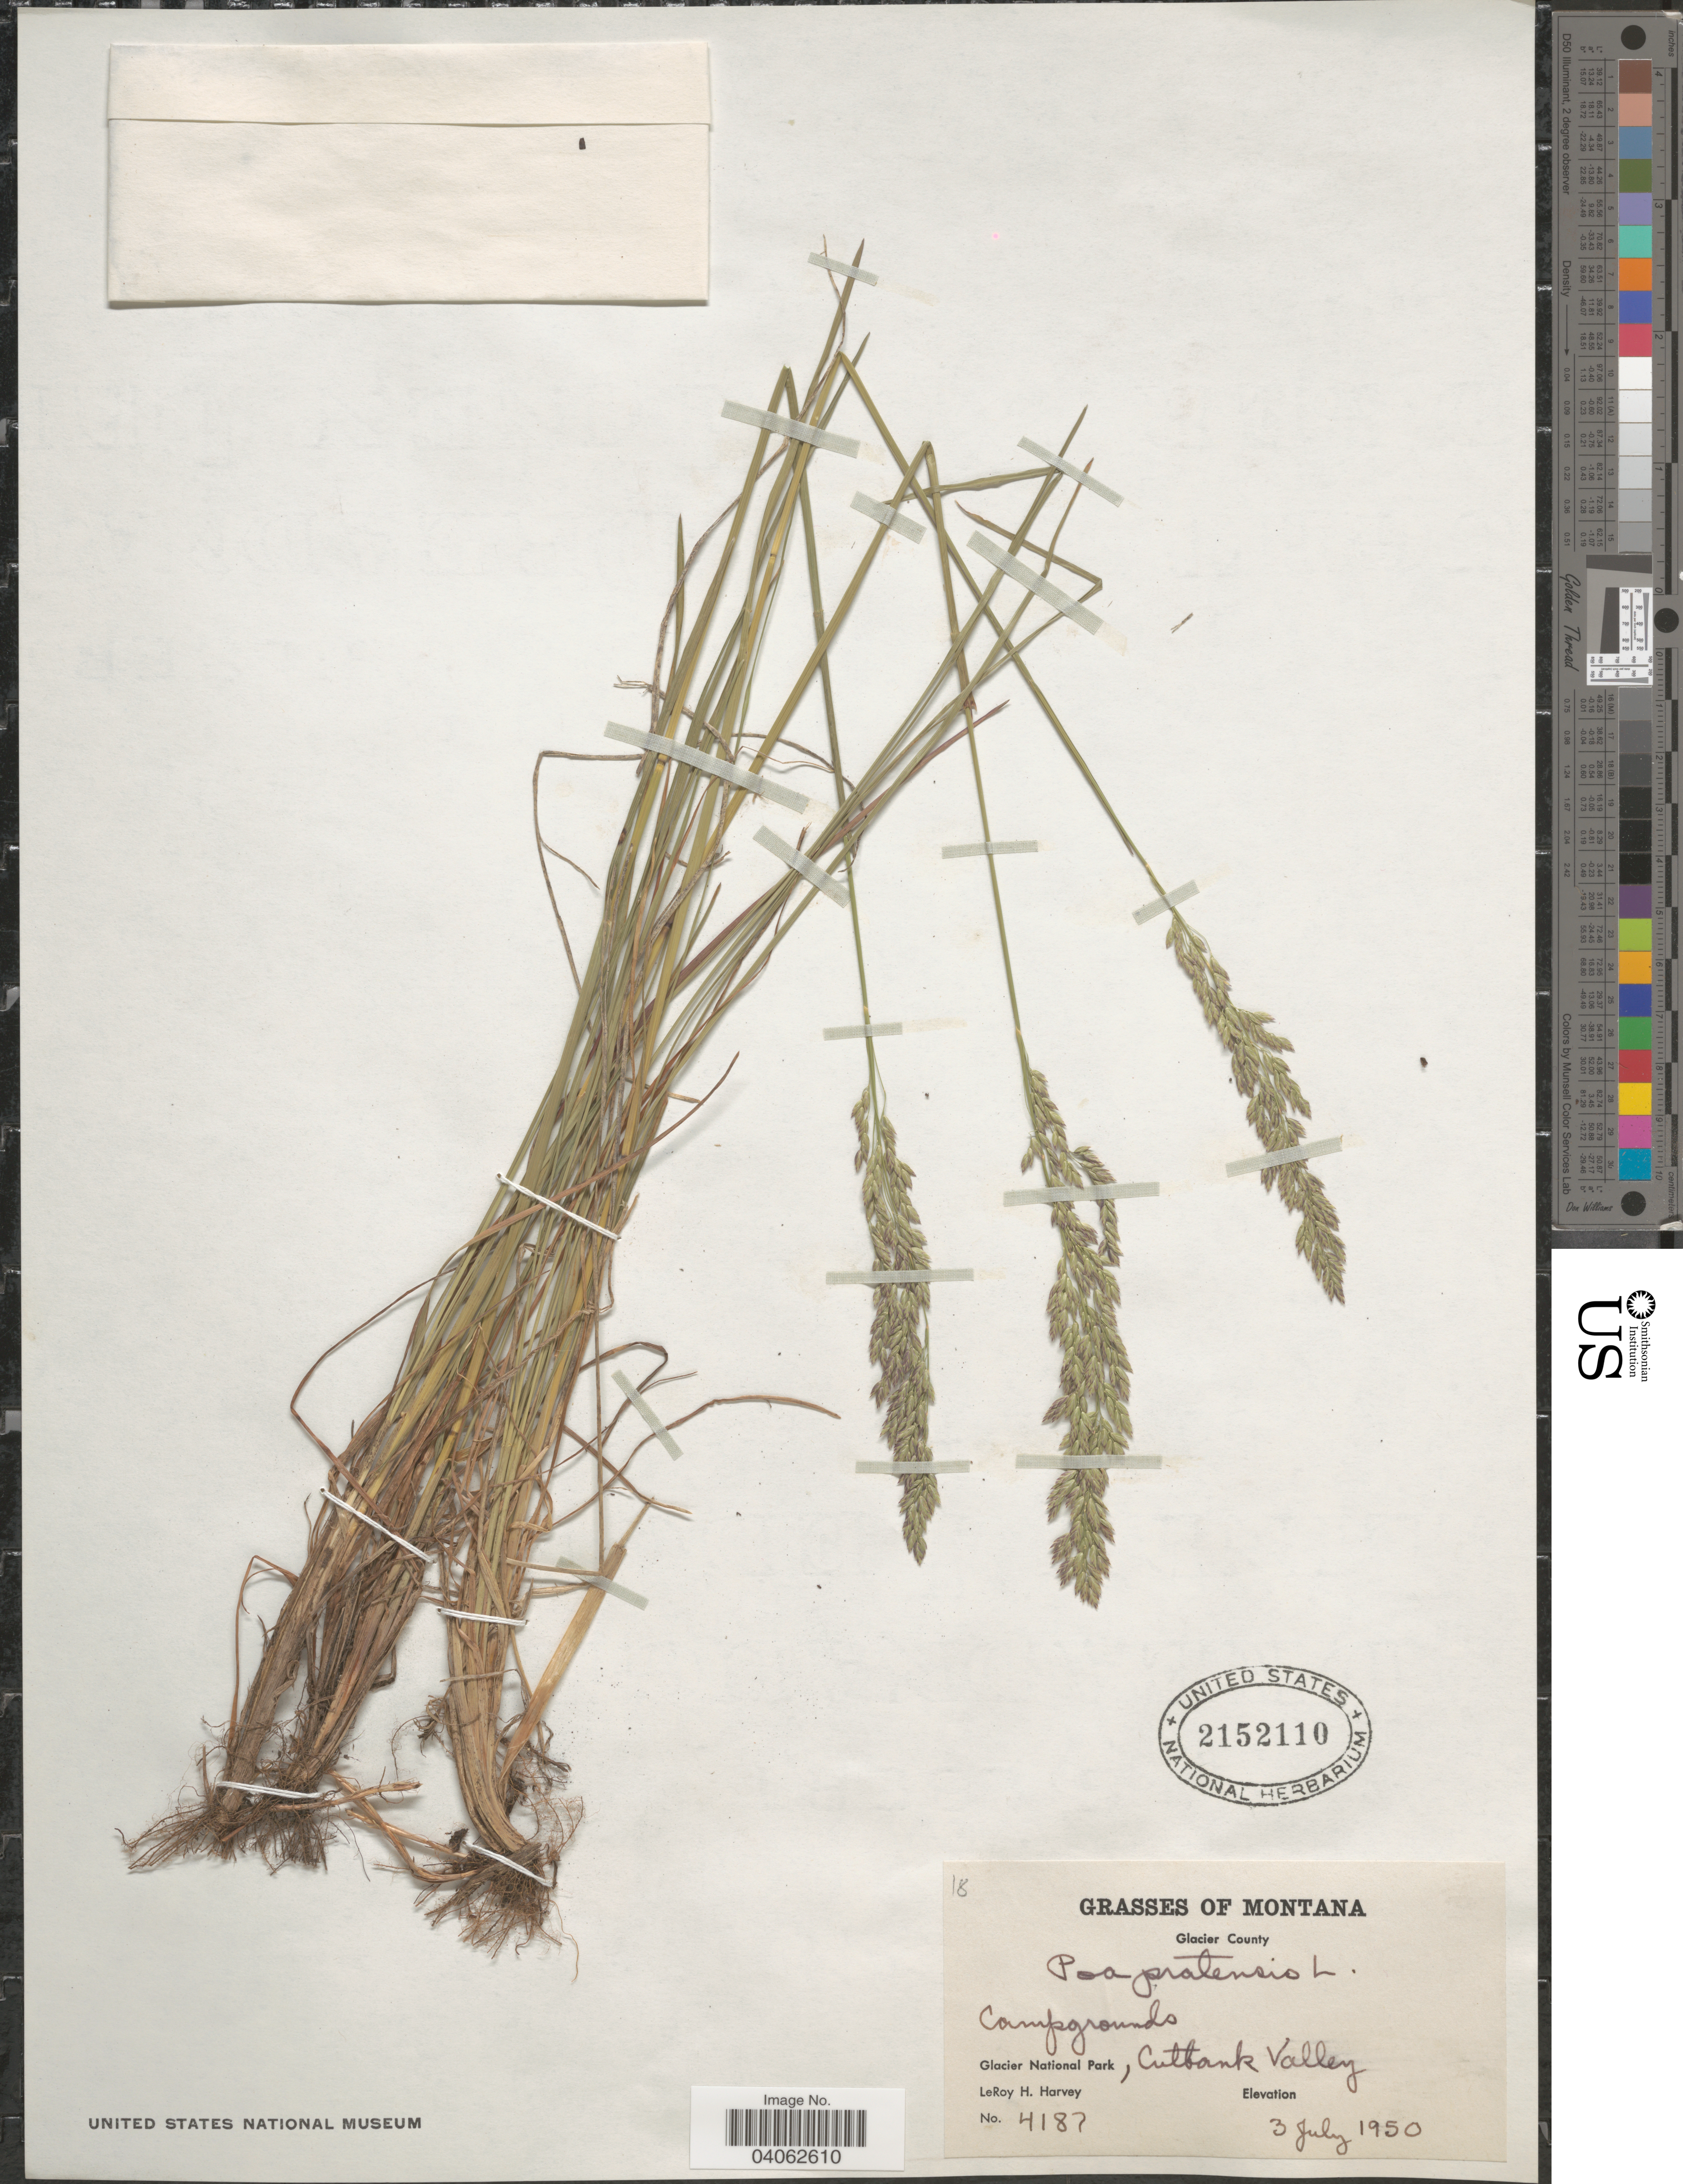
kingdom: Plantae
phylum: Tracheophyta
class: Liliopsida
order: Poales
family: Poaceae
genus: Poa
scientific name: Poa pratensis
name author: L.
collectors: L. H. Harvey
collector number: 4187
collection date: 1950-07-03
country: United States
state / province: Montana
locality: Glacier County. Campgrounds. Glacier National Park, Cutbank Valley.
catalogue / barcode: US 2152110